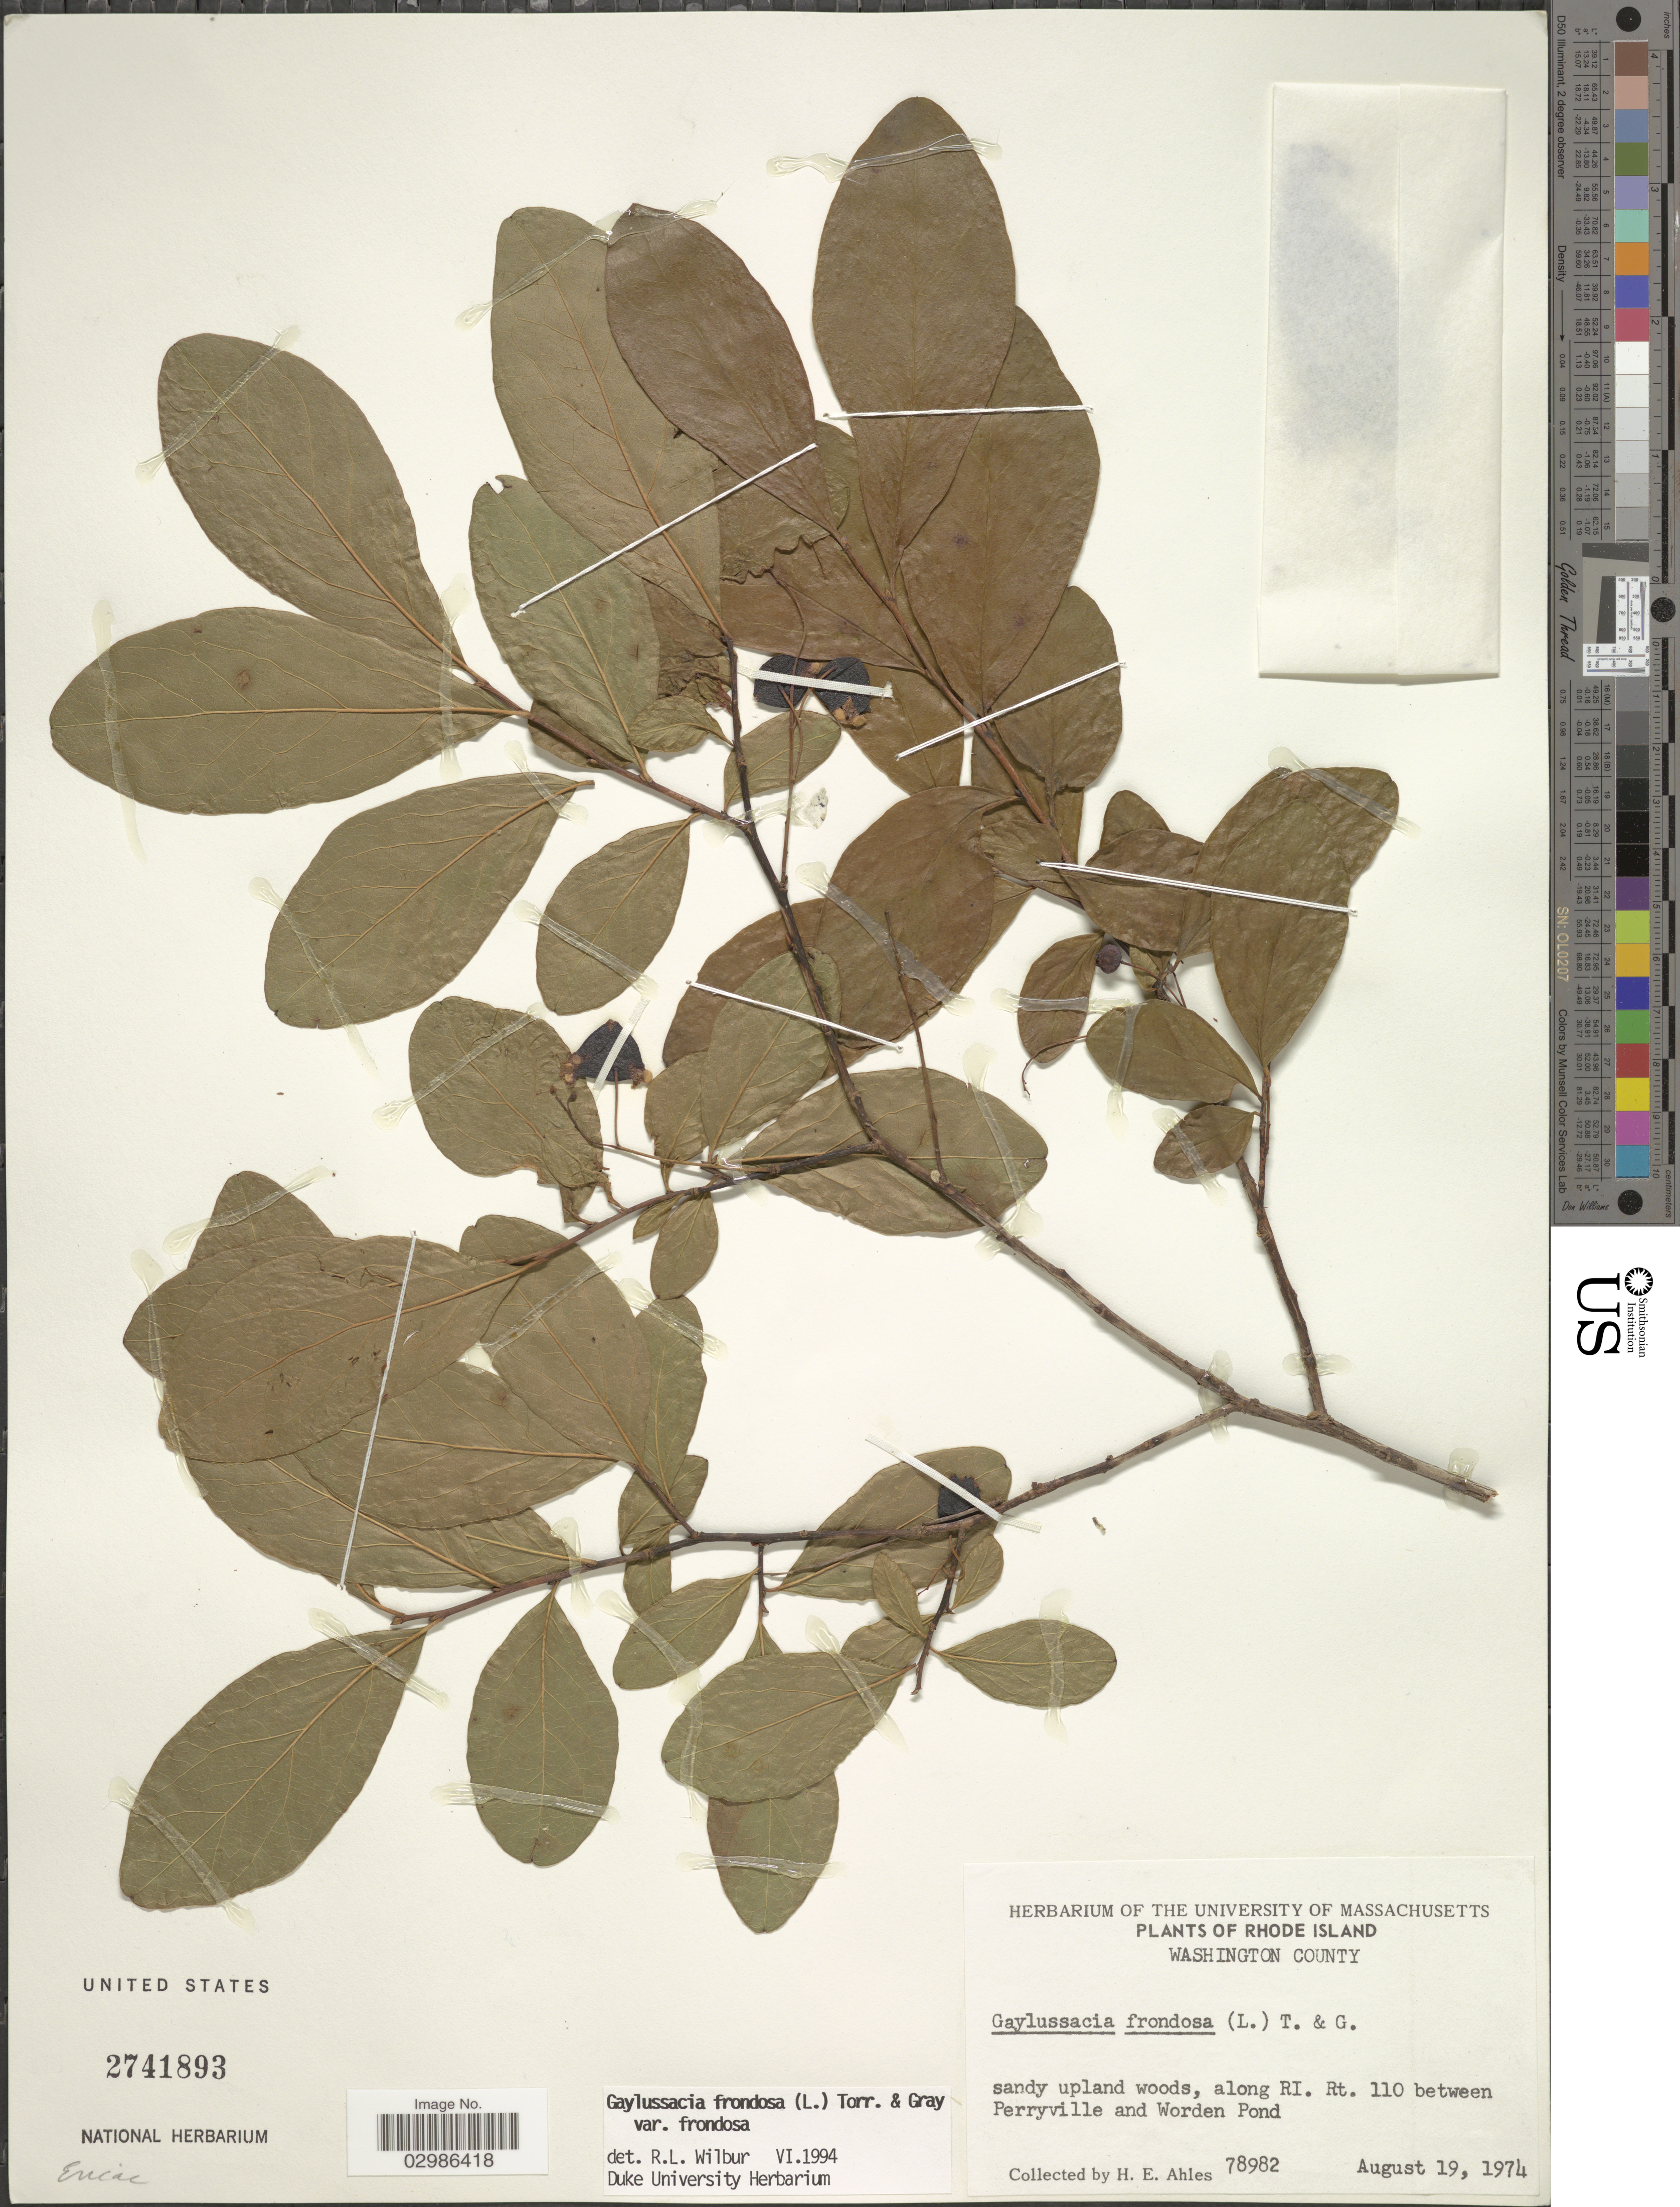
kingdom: Plantae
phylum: Tracheophyta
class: Magnoliopsida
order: Ericales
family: Ericaceae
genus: Gaylussacia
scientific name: Gaylussacia frondosa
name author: (L.) Torr. & A. Gray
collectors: H. E. Ahles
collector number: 78982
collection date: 1974-08-19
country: United States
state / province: Rhode Island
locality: Washington County. Along RI. Rt. 110 between Perryville and Worden Pond.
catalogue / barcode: US 2741893